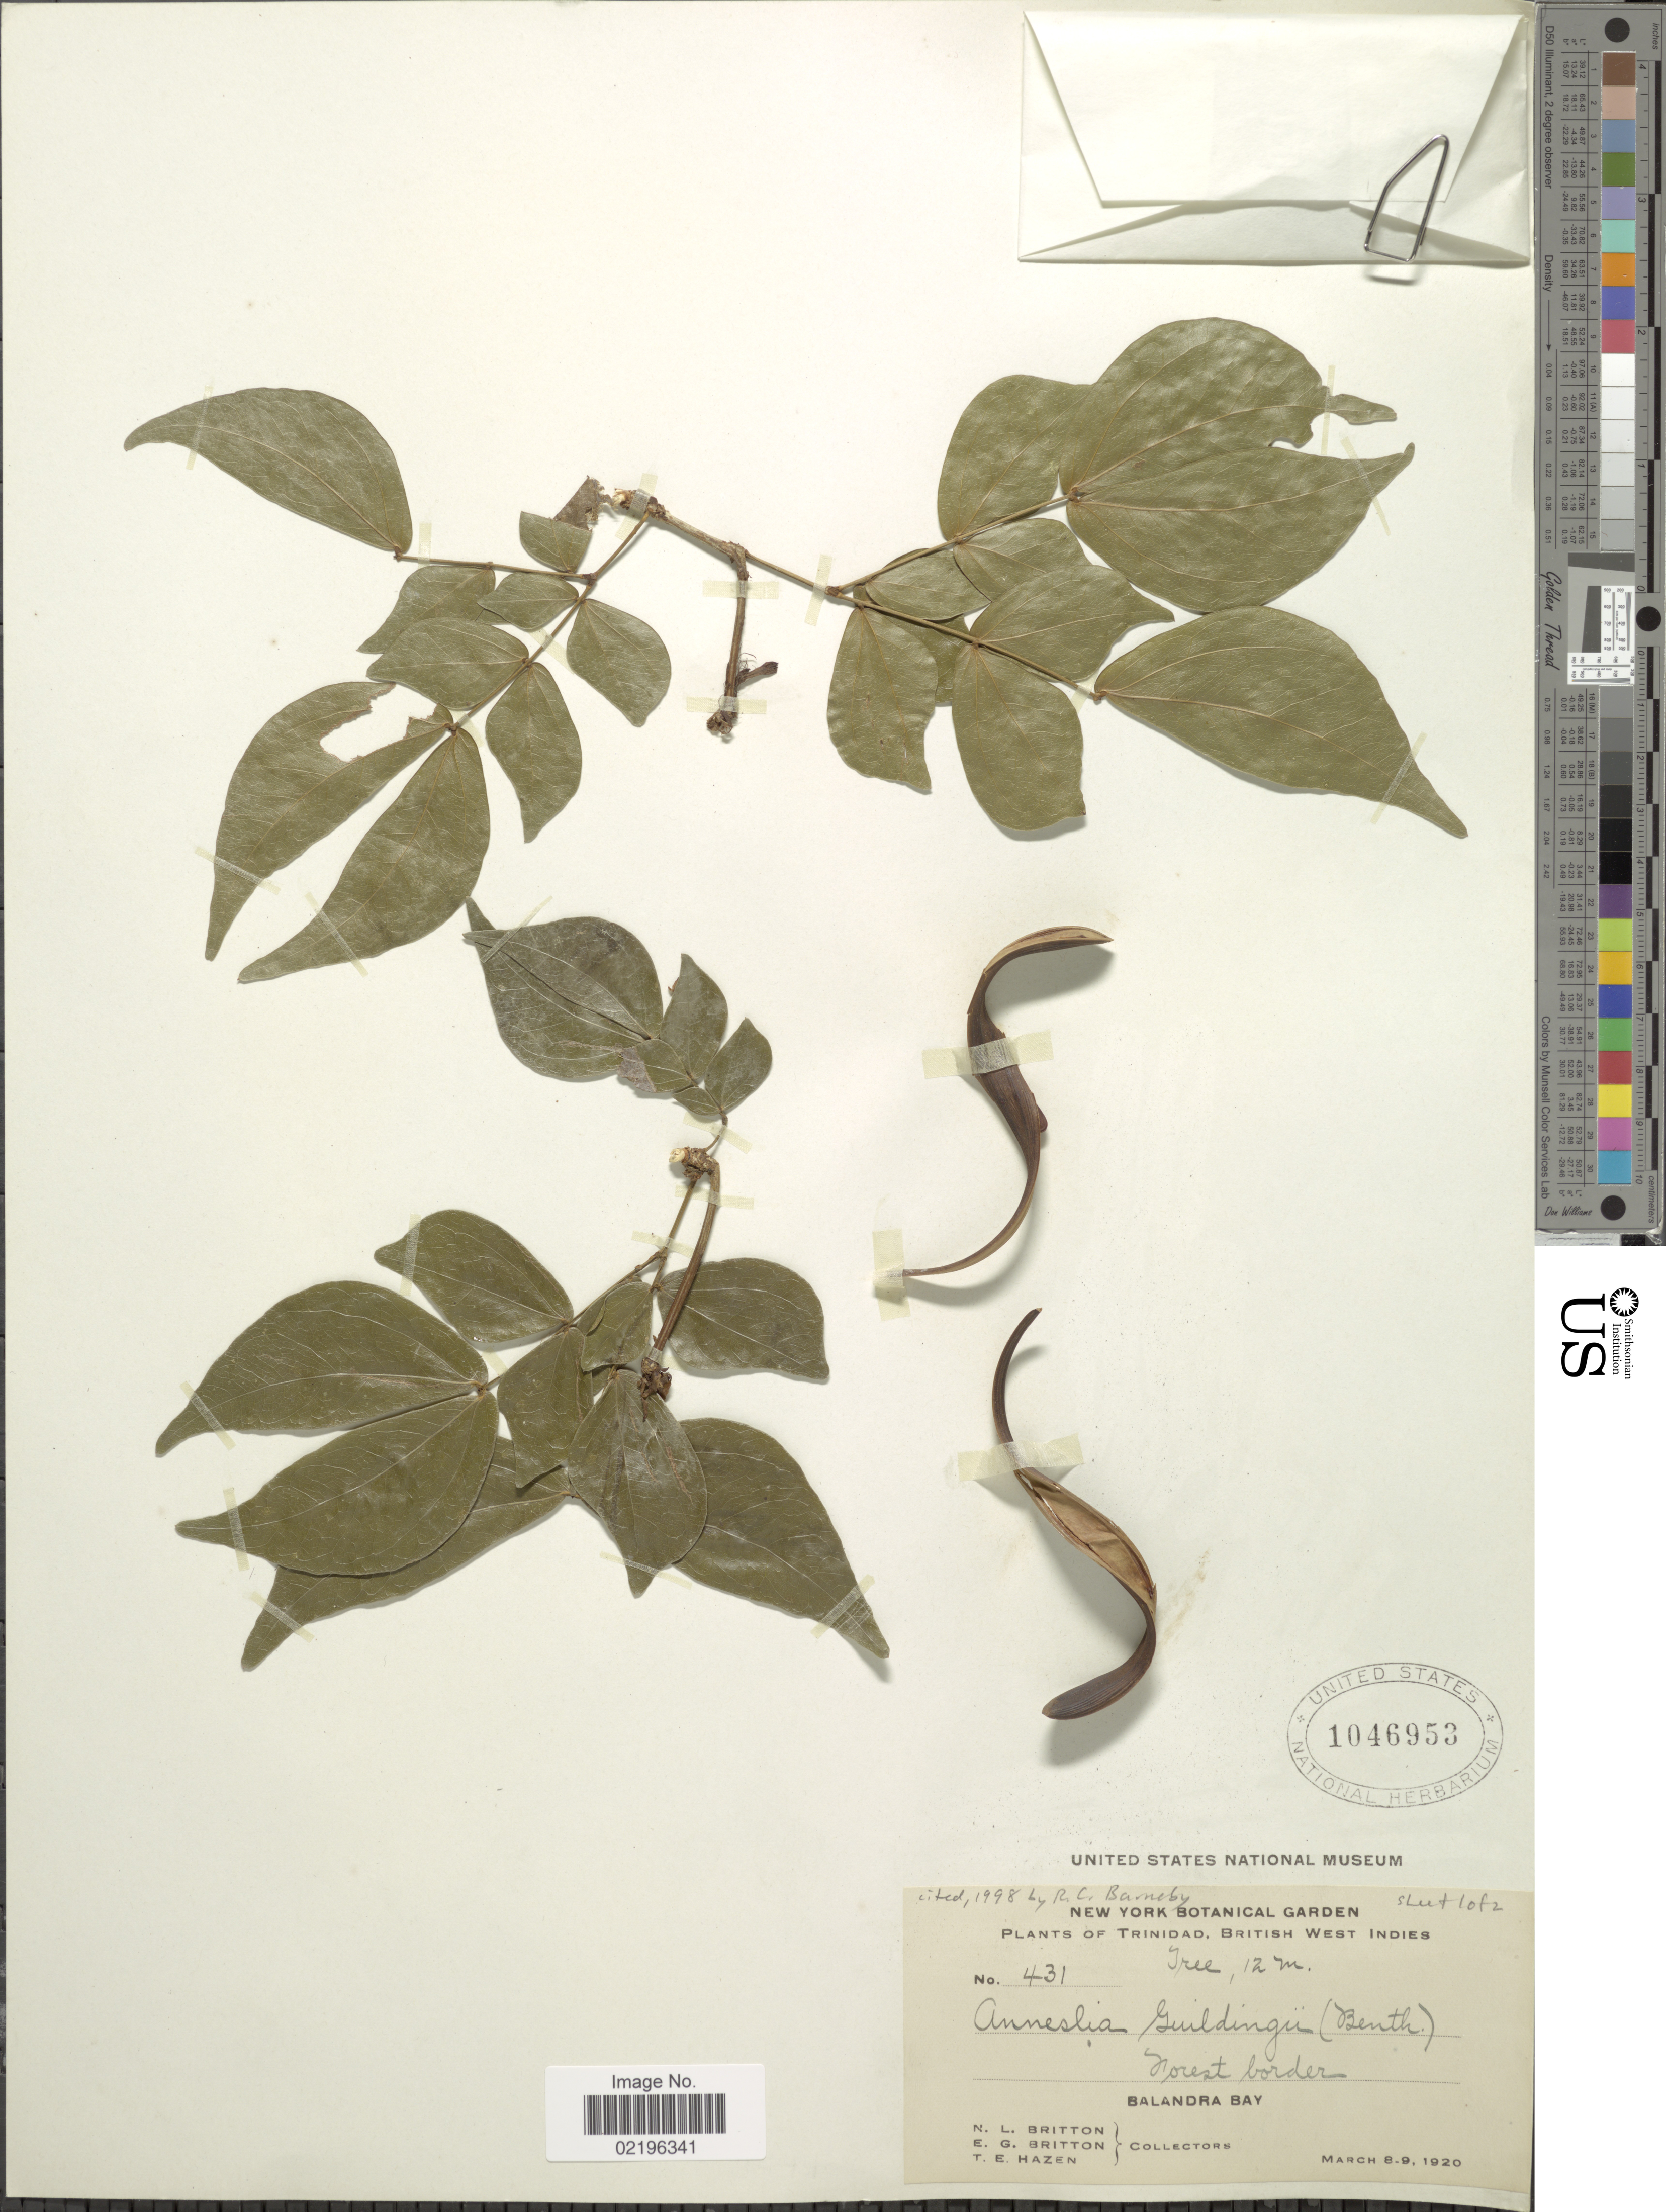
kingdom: Plantae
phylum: Tracheophyta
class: Magnoliopsida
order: Fabales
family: Fabaceae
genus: Calliandra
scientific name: Calliandra guildingii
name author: Benth.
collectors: N. Britton, E. G. Britton & T. E. Hazen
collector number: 431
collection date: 1920-03-08/1920-03-09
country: Trinidad and Tobago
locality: Trinidad, British West Indies. Forest border. Balandra Bay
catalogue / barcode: US 1046953